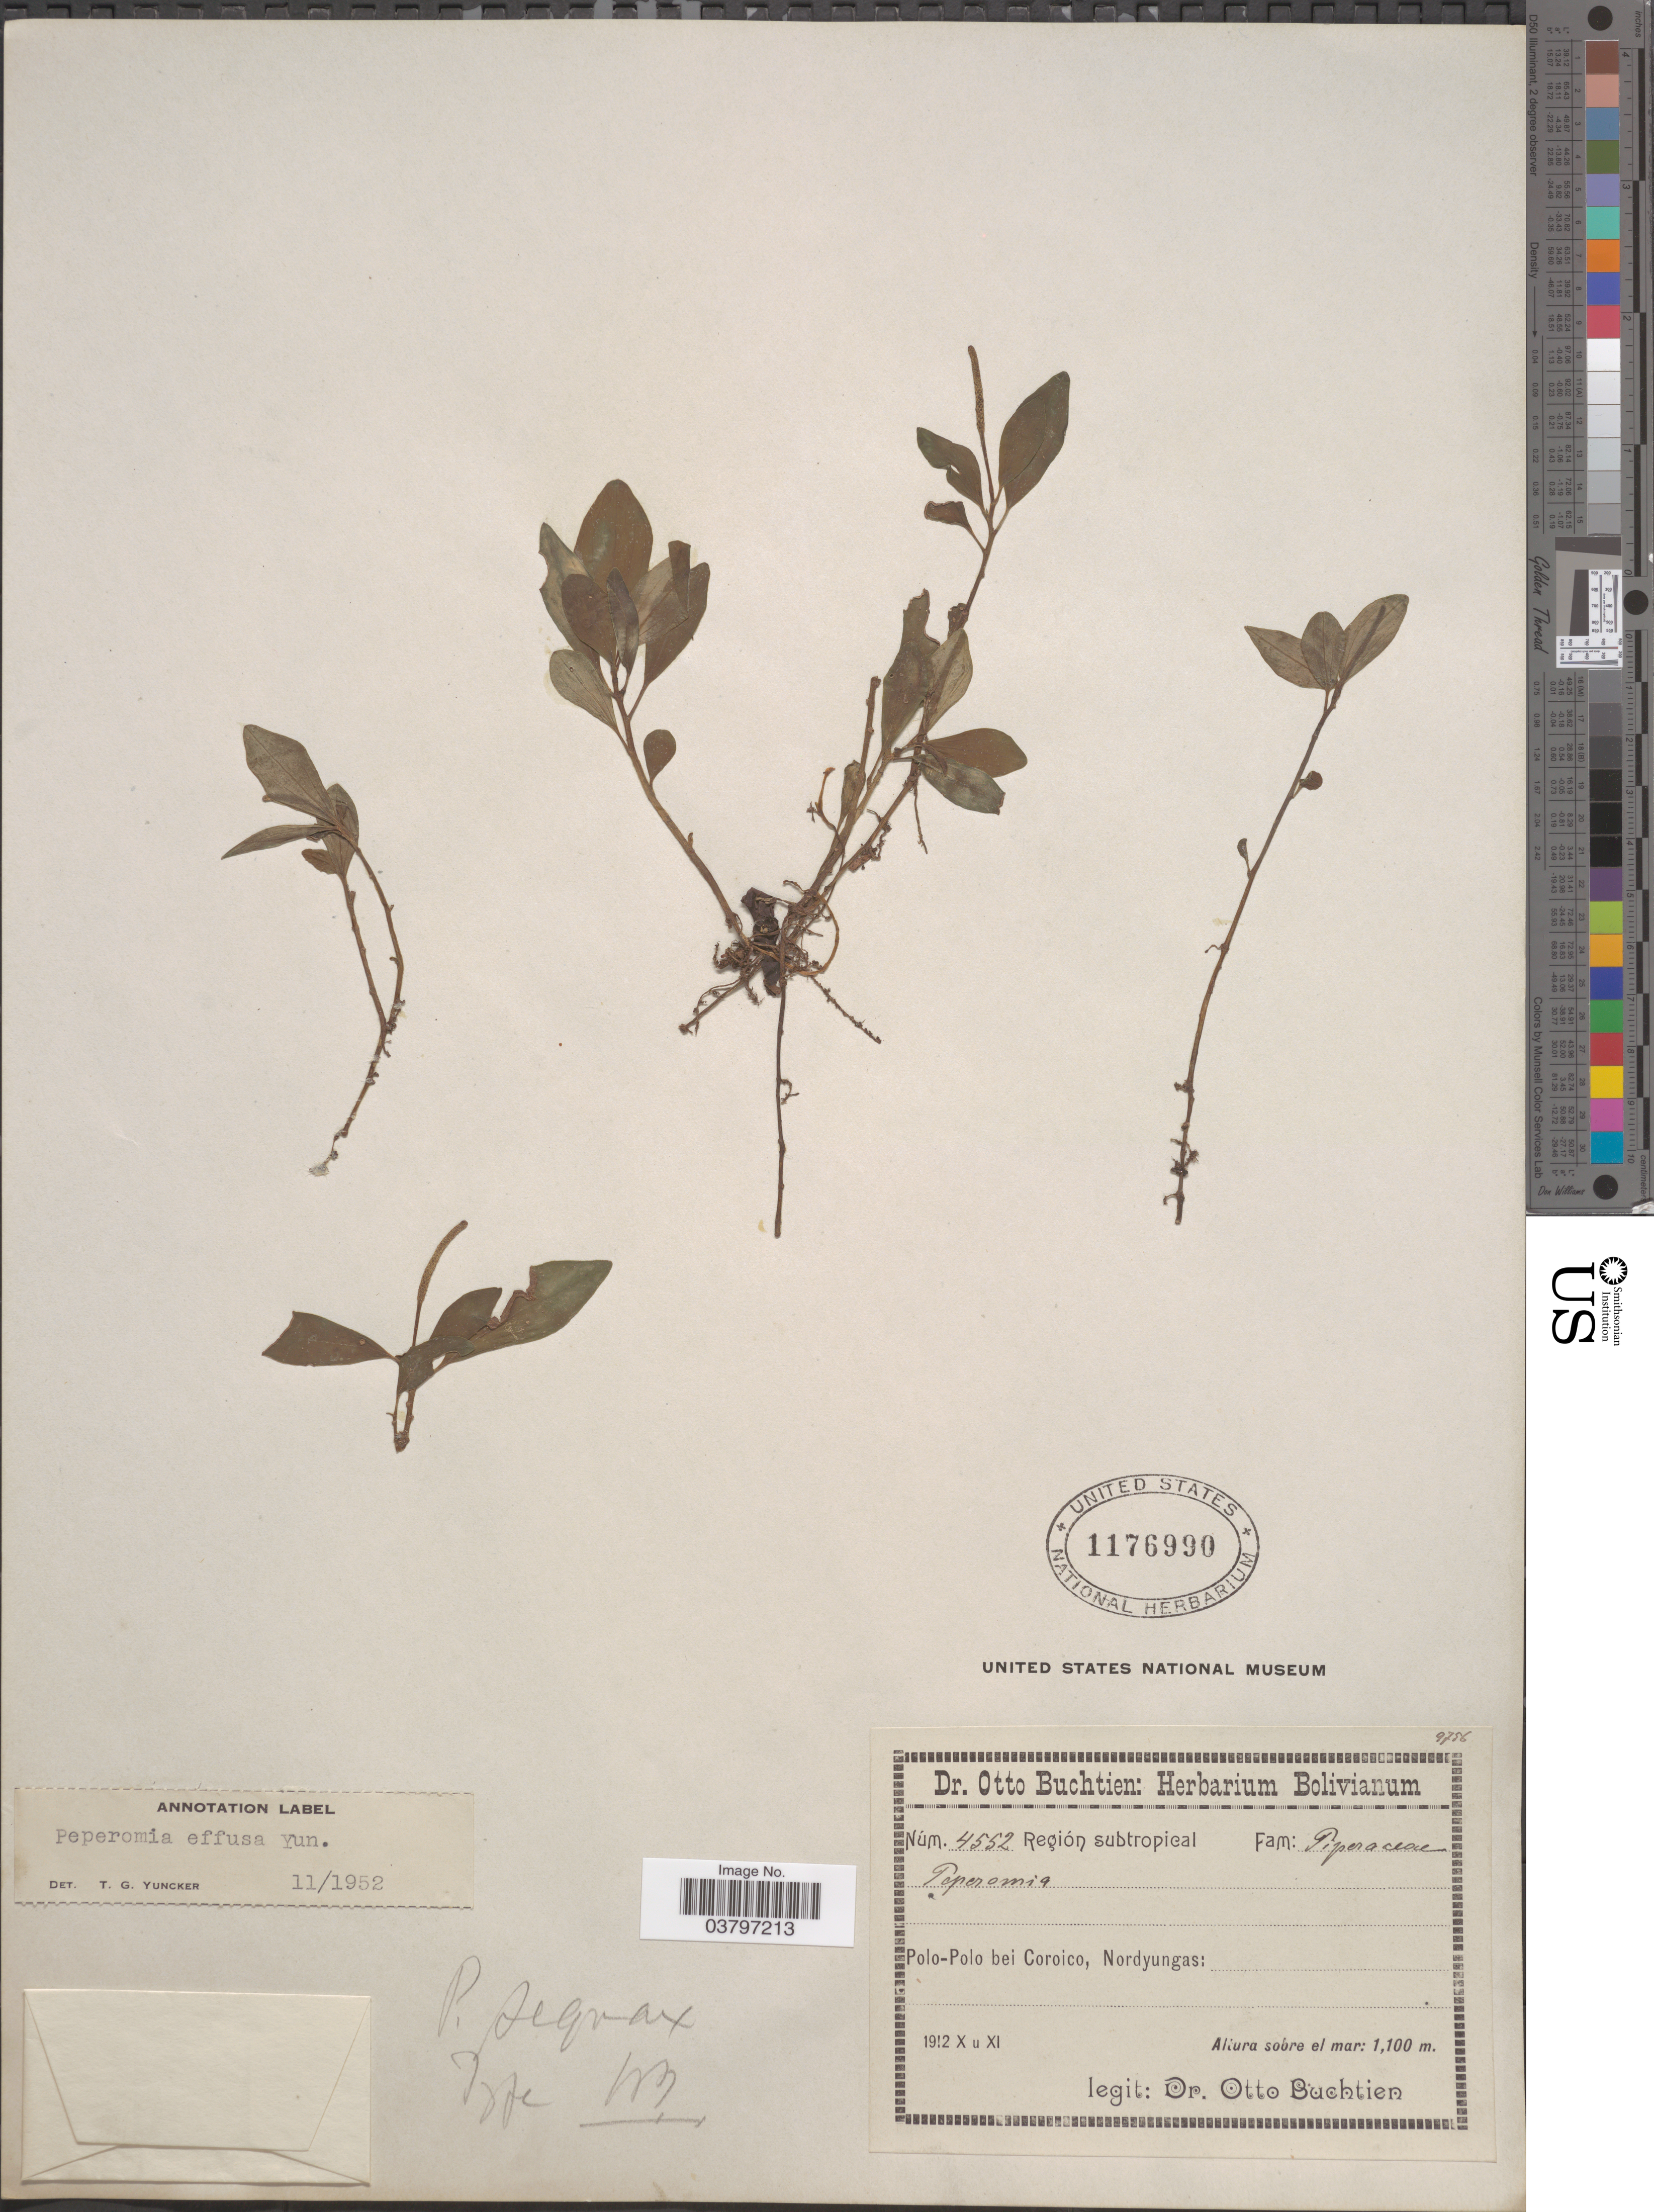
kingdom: Plantae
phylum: Tracheophyta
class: Magnoliopsida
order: Piperales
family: Piperaceae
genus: Peperomia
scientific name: Peperomia effusa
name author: Yunck.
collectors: O. Buchtien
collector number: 4552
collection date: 1912-10/1912-11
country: Bolivia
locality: Región subtropical. Polo-Polo bei Coroico, Nordyungas.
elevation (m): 1100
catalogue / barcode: US 1176990